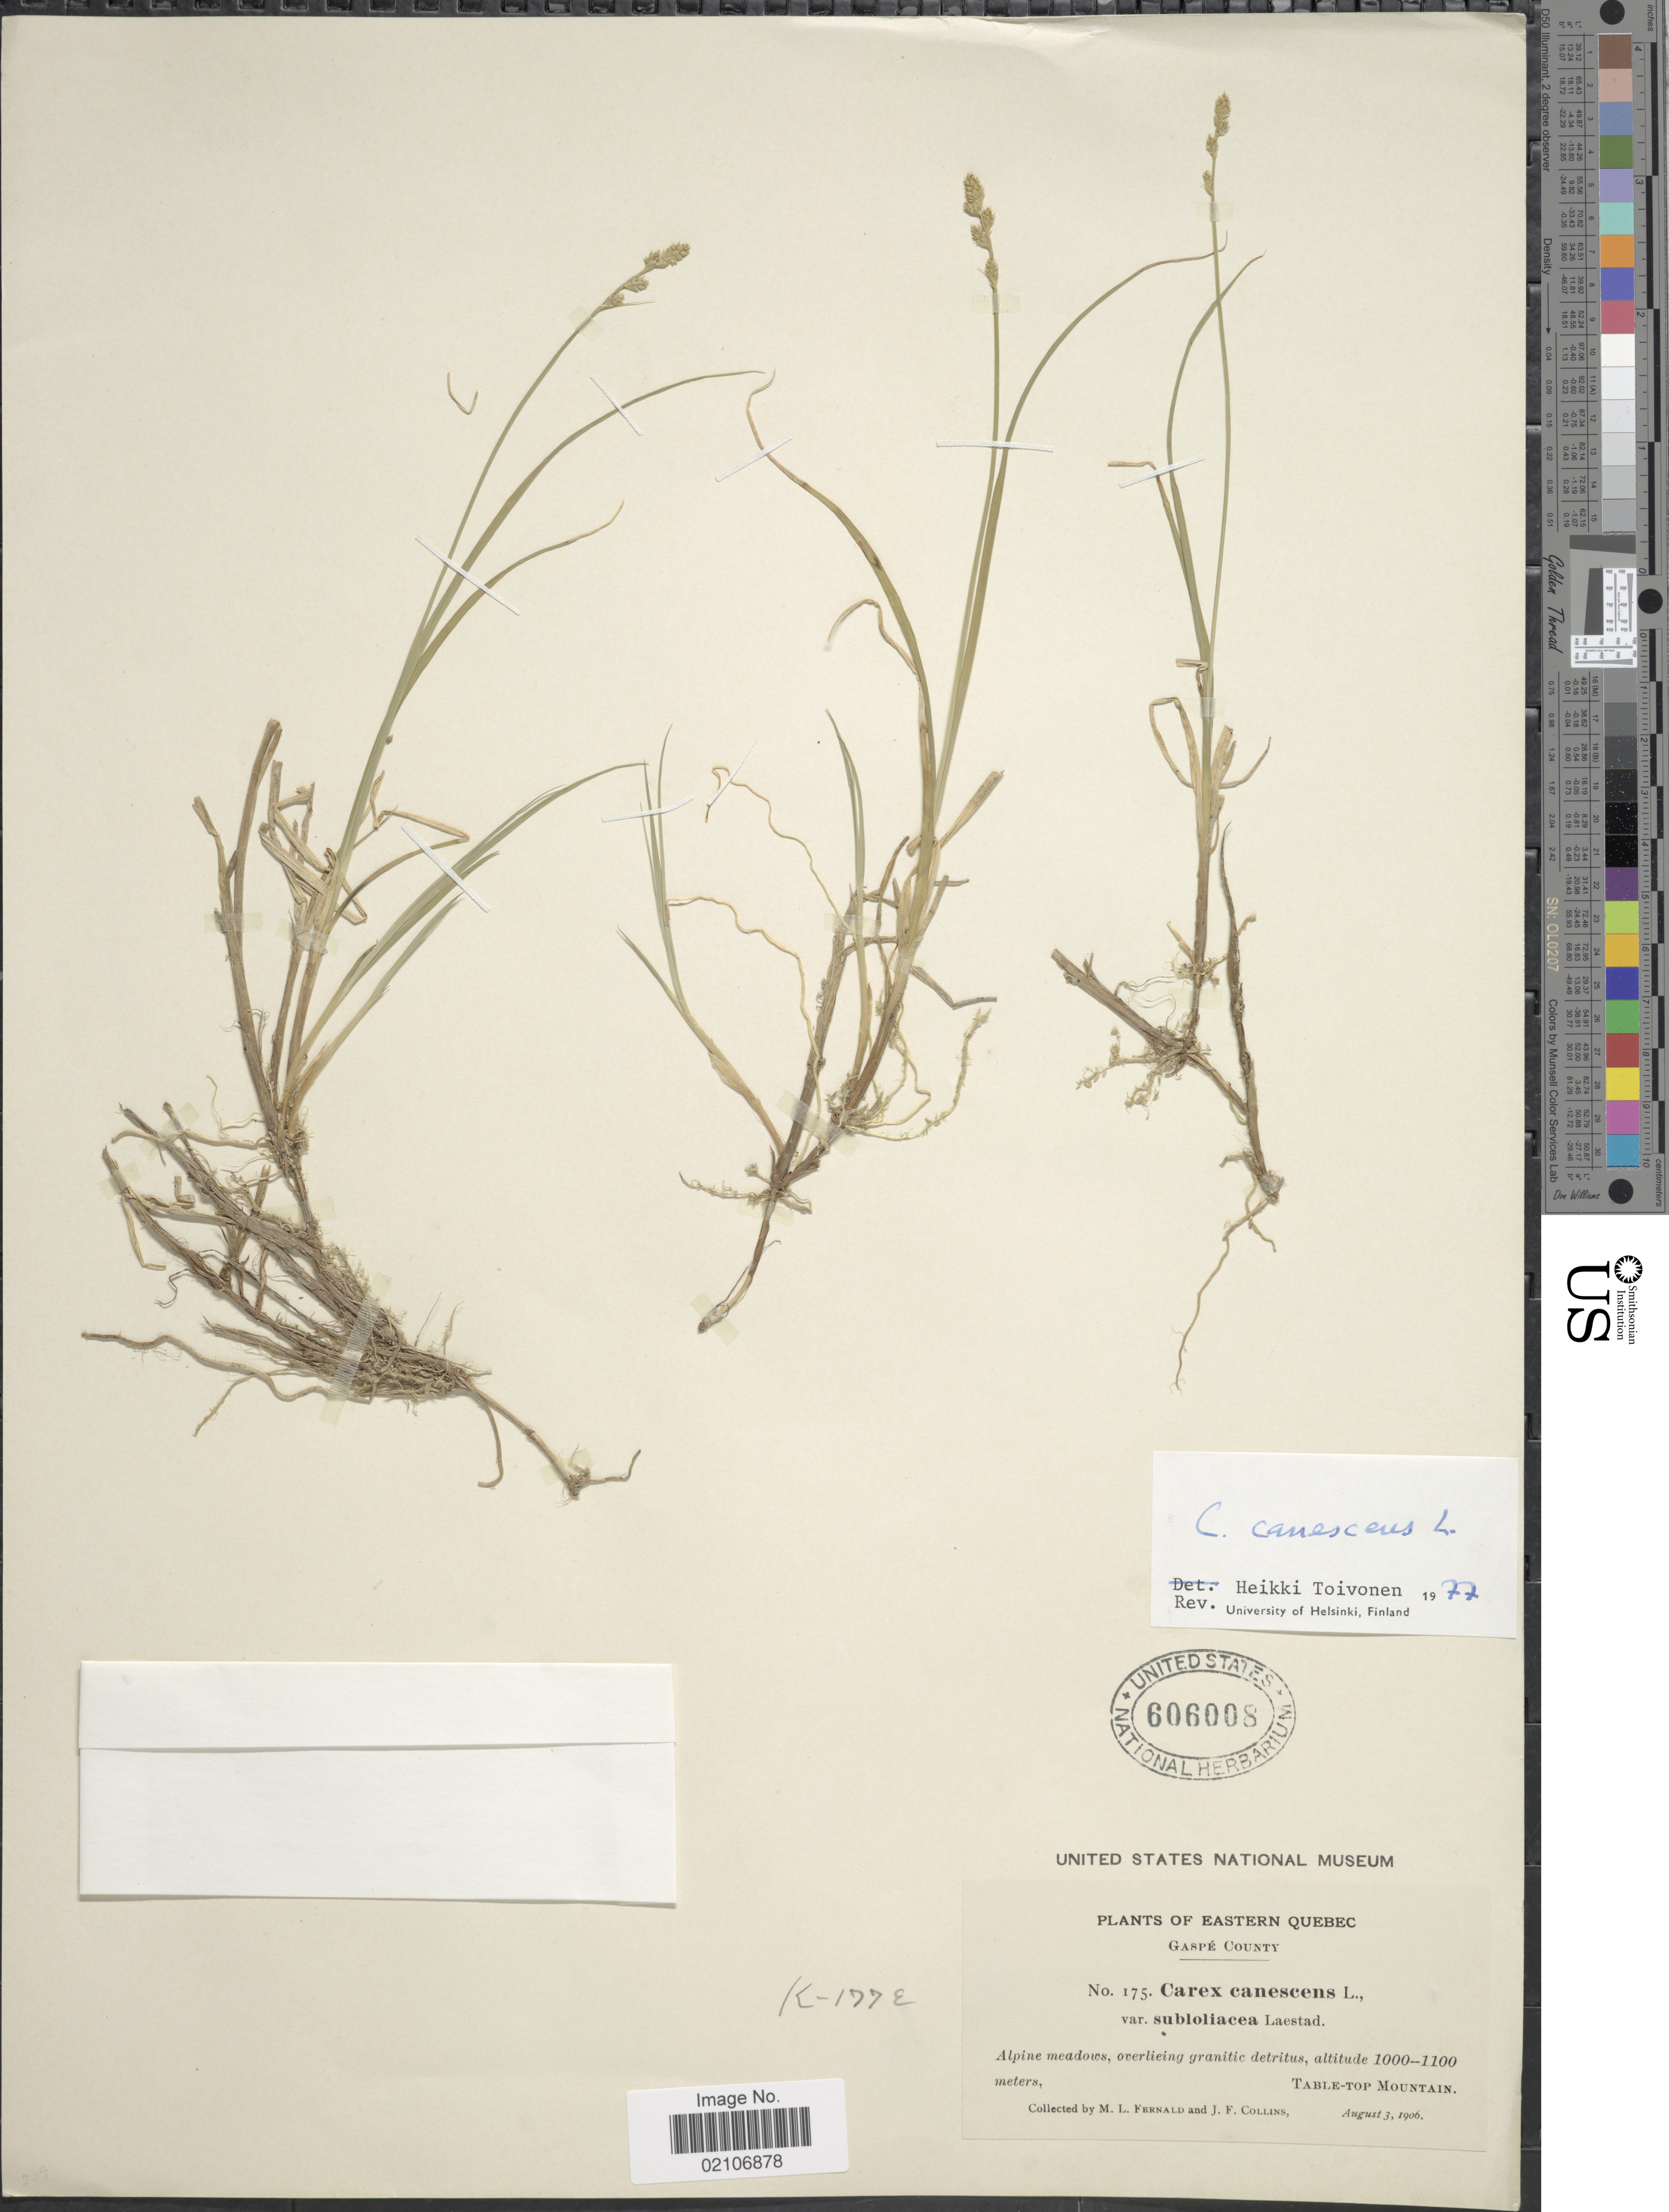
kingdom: Plantae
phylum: Tracheophyta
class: Liliopsida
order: Poales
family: Cyperaceae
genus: Carex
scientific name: Carex canescens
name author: L.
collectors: M. L. Fernald & J. Collins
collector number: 175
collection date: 1906-08-03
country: Canada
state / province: Quebec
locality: Eastern Quebec. Gaspe County. Alpine meadows, Table-Top- Mountain.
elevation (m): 1000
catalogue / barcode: US 606008